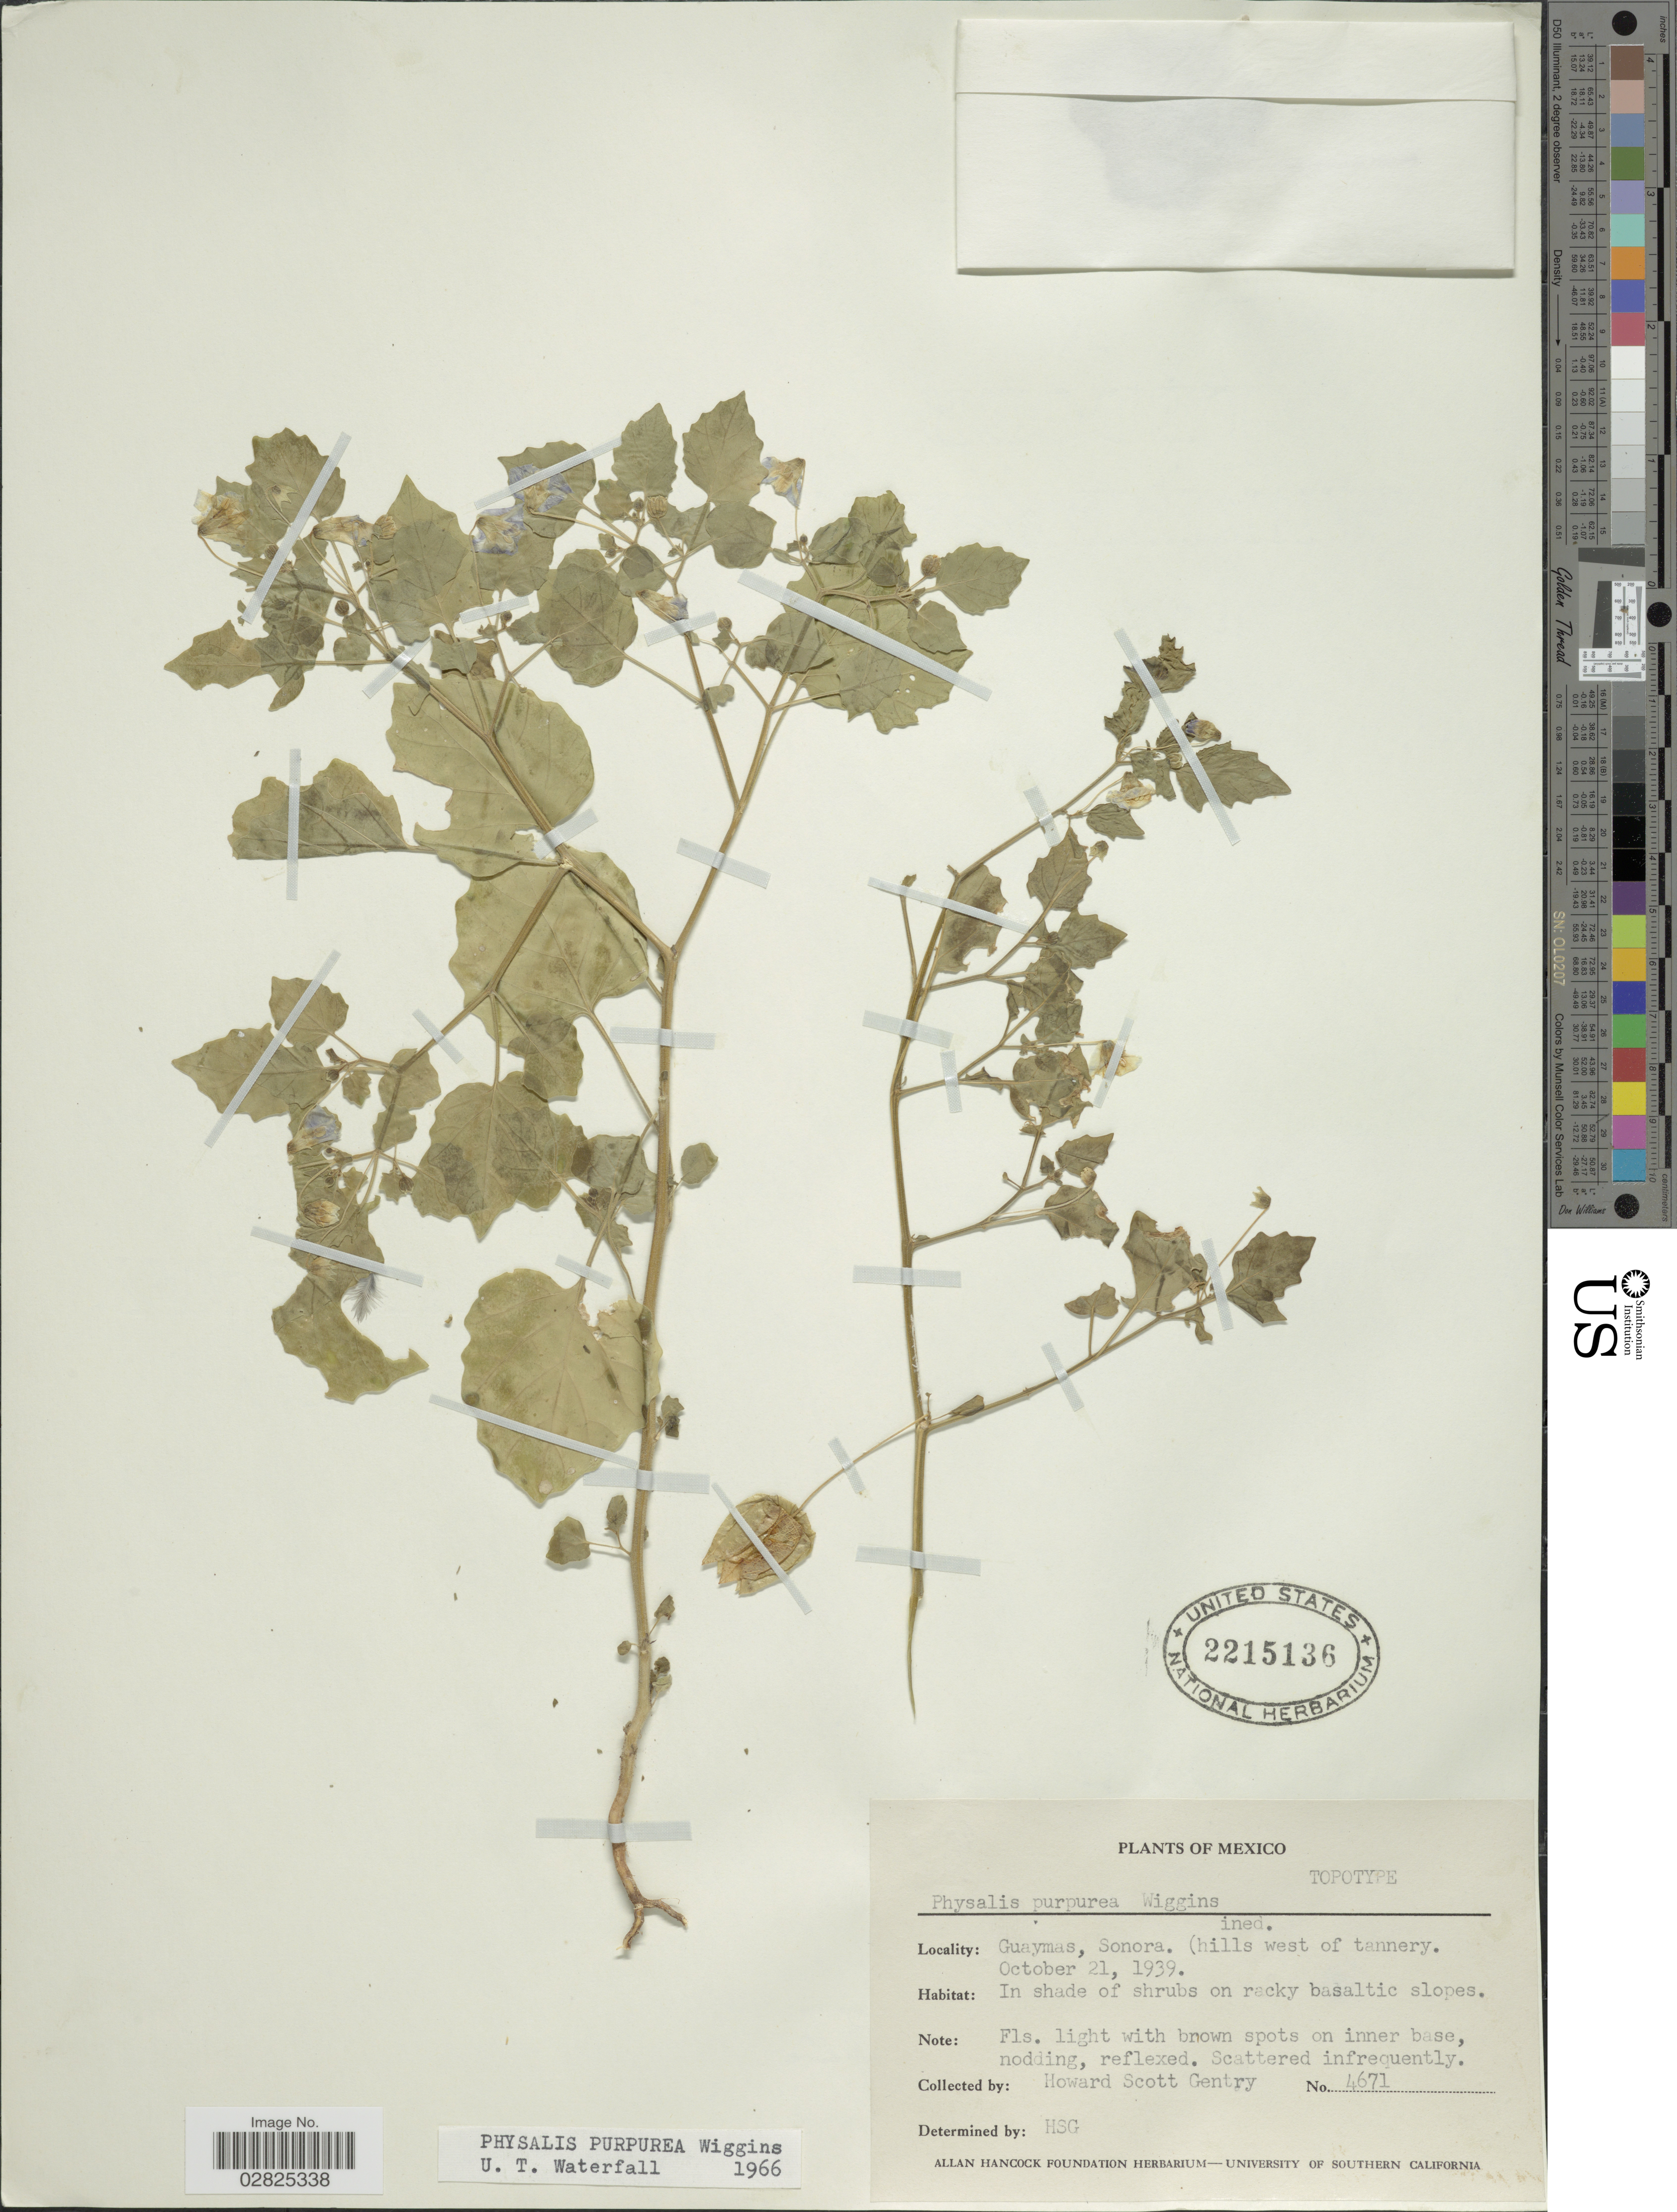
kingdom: Plantae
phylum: Tracheophyta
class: Magnoliopsida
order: Solanales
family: Solanaceae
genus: Physalis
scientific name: Physalis purpurea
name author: Wiggins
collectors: H. S. Gentry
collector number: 4671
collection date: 1939-10-21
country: Mexico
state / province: Sonora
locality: Guaymas.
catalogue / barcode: US 2215136